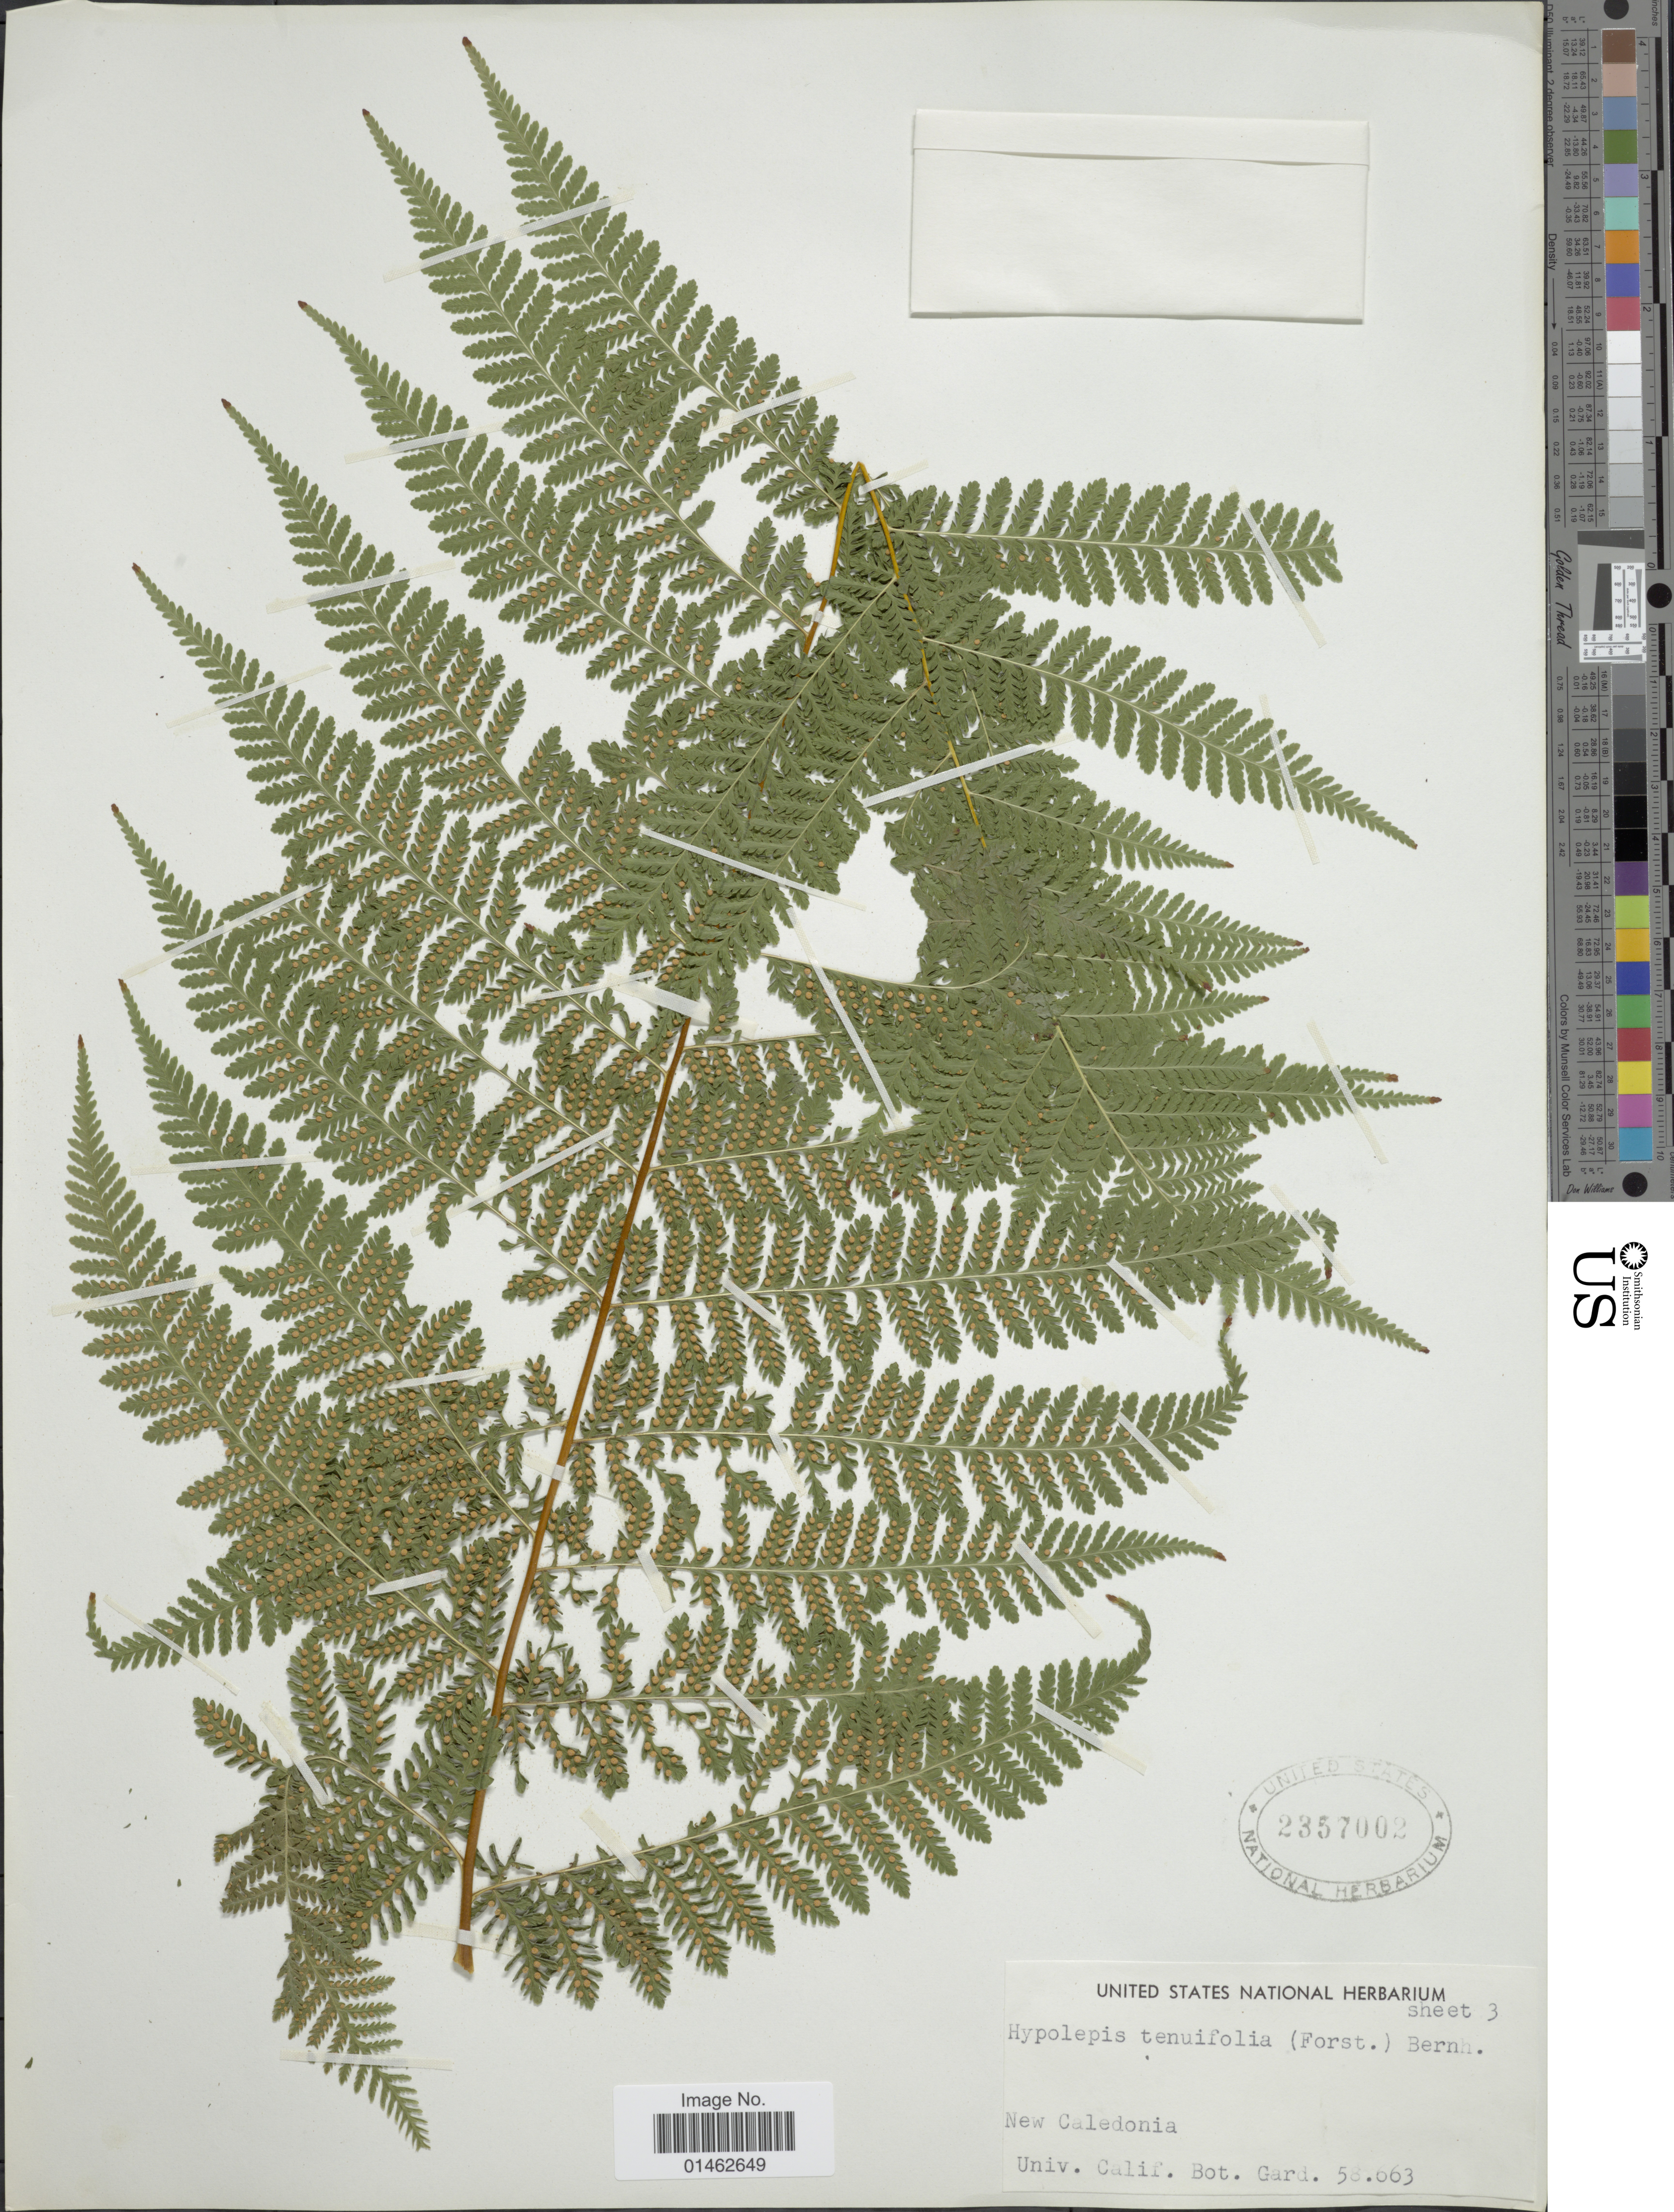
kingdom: Plantae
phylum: Tracheophyta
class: Polypodiopsida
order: Polypodiales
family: Dennstaedtiaceae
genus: Hypolepis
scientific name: Hypolepis tenuifolia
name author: (G. Forst.) Bernh.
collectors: Univ. Calif. Bot. Gard.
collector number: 58663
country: New Caledonia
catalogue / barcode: US 2357002